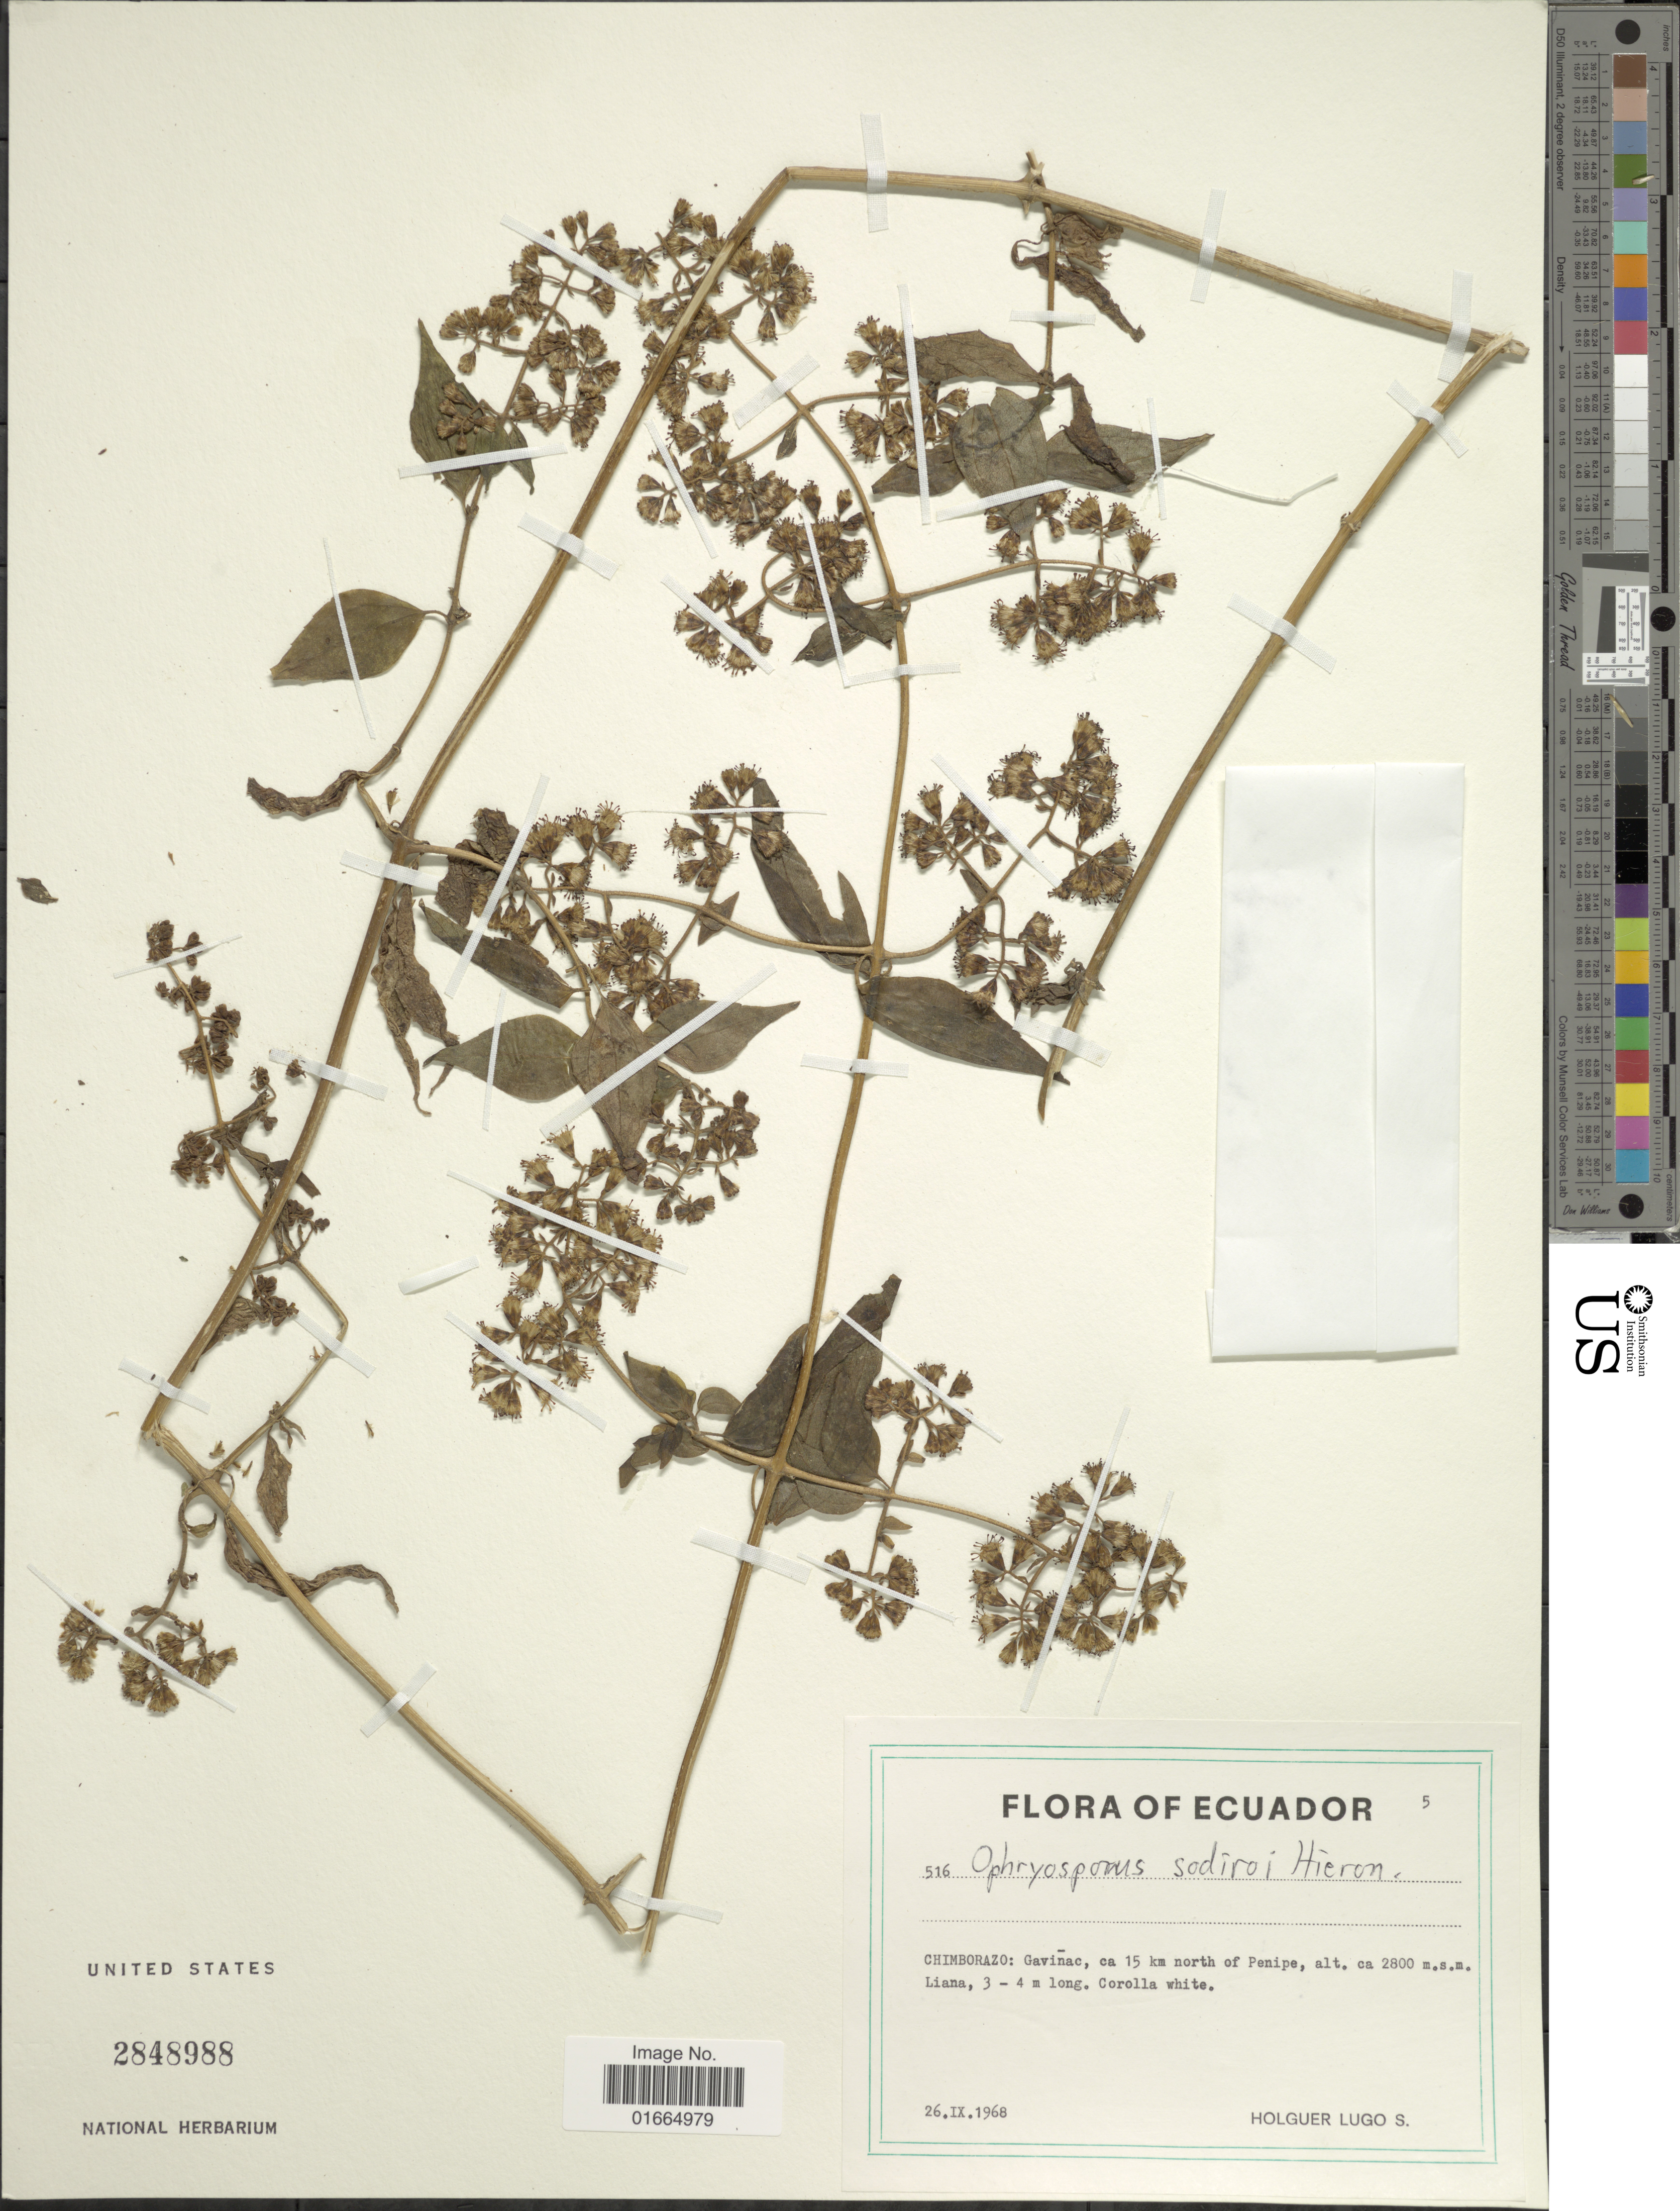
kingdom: Plantae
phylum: Tracheophyta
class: Magnoliopsida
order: Asterales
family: Asteraceae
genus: Ophryosporus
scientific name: Ophryosporus sodiroi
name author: Hieron.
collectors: H. Lugo S.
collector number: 516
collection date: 1968-09-26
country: Ecuador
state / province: Chimborazo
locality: Chimborazo: Gaviñac, ca 15 km north of Penipe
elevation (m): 2800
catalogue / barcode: US 2848988